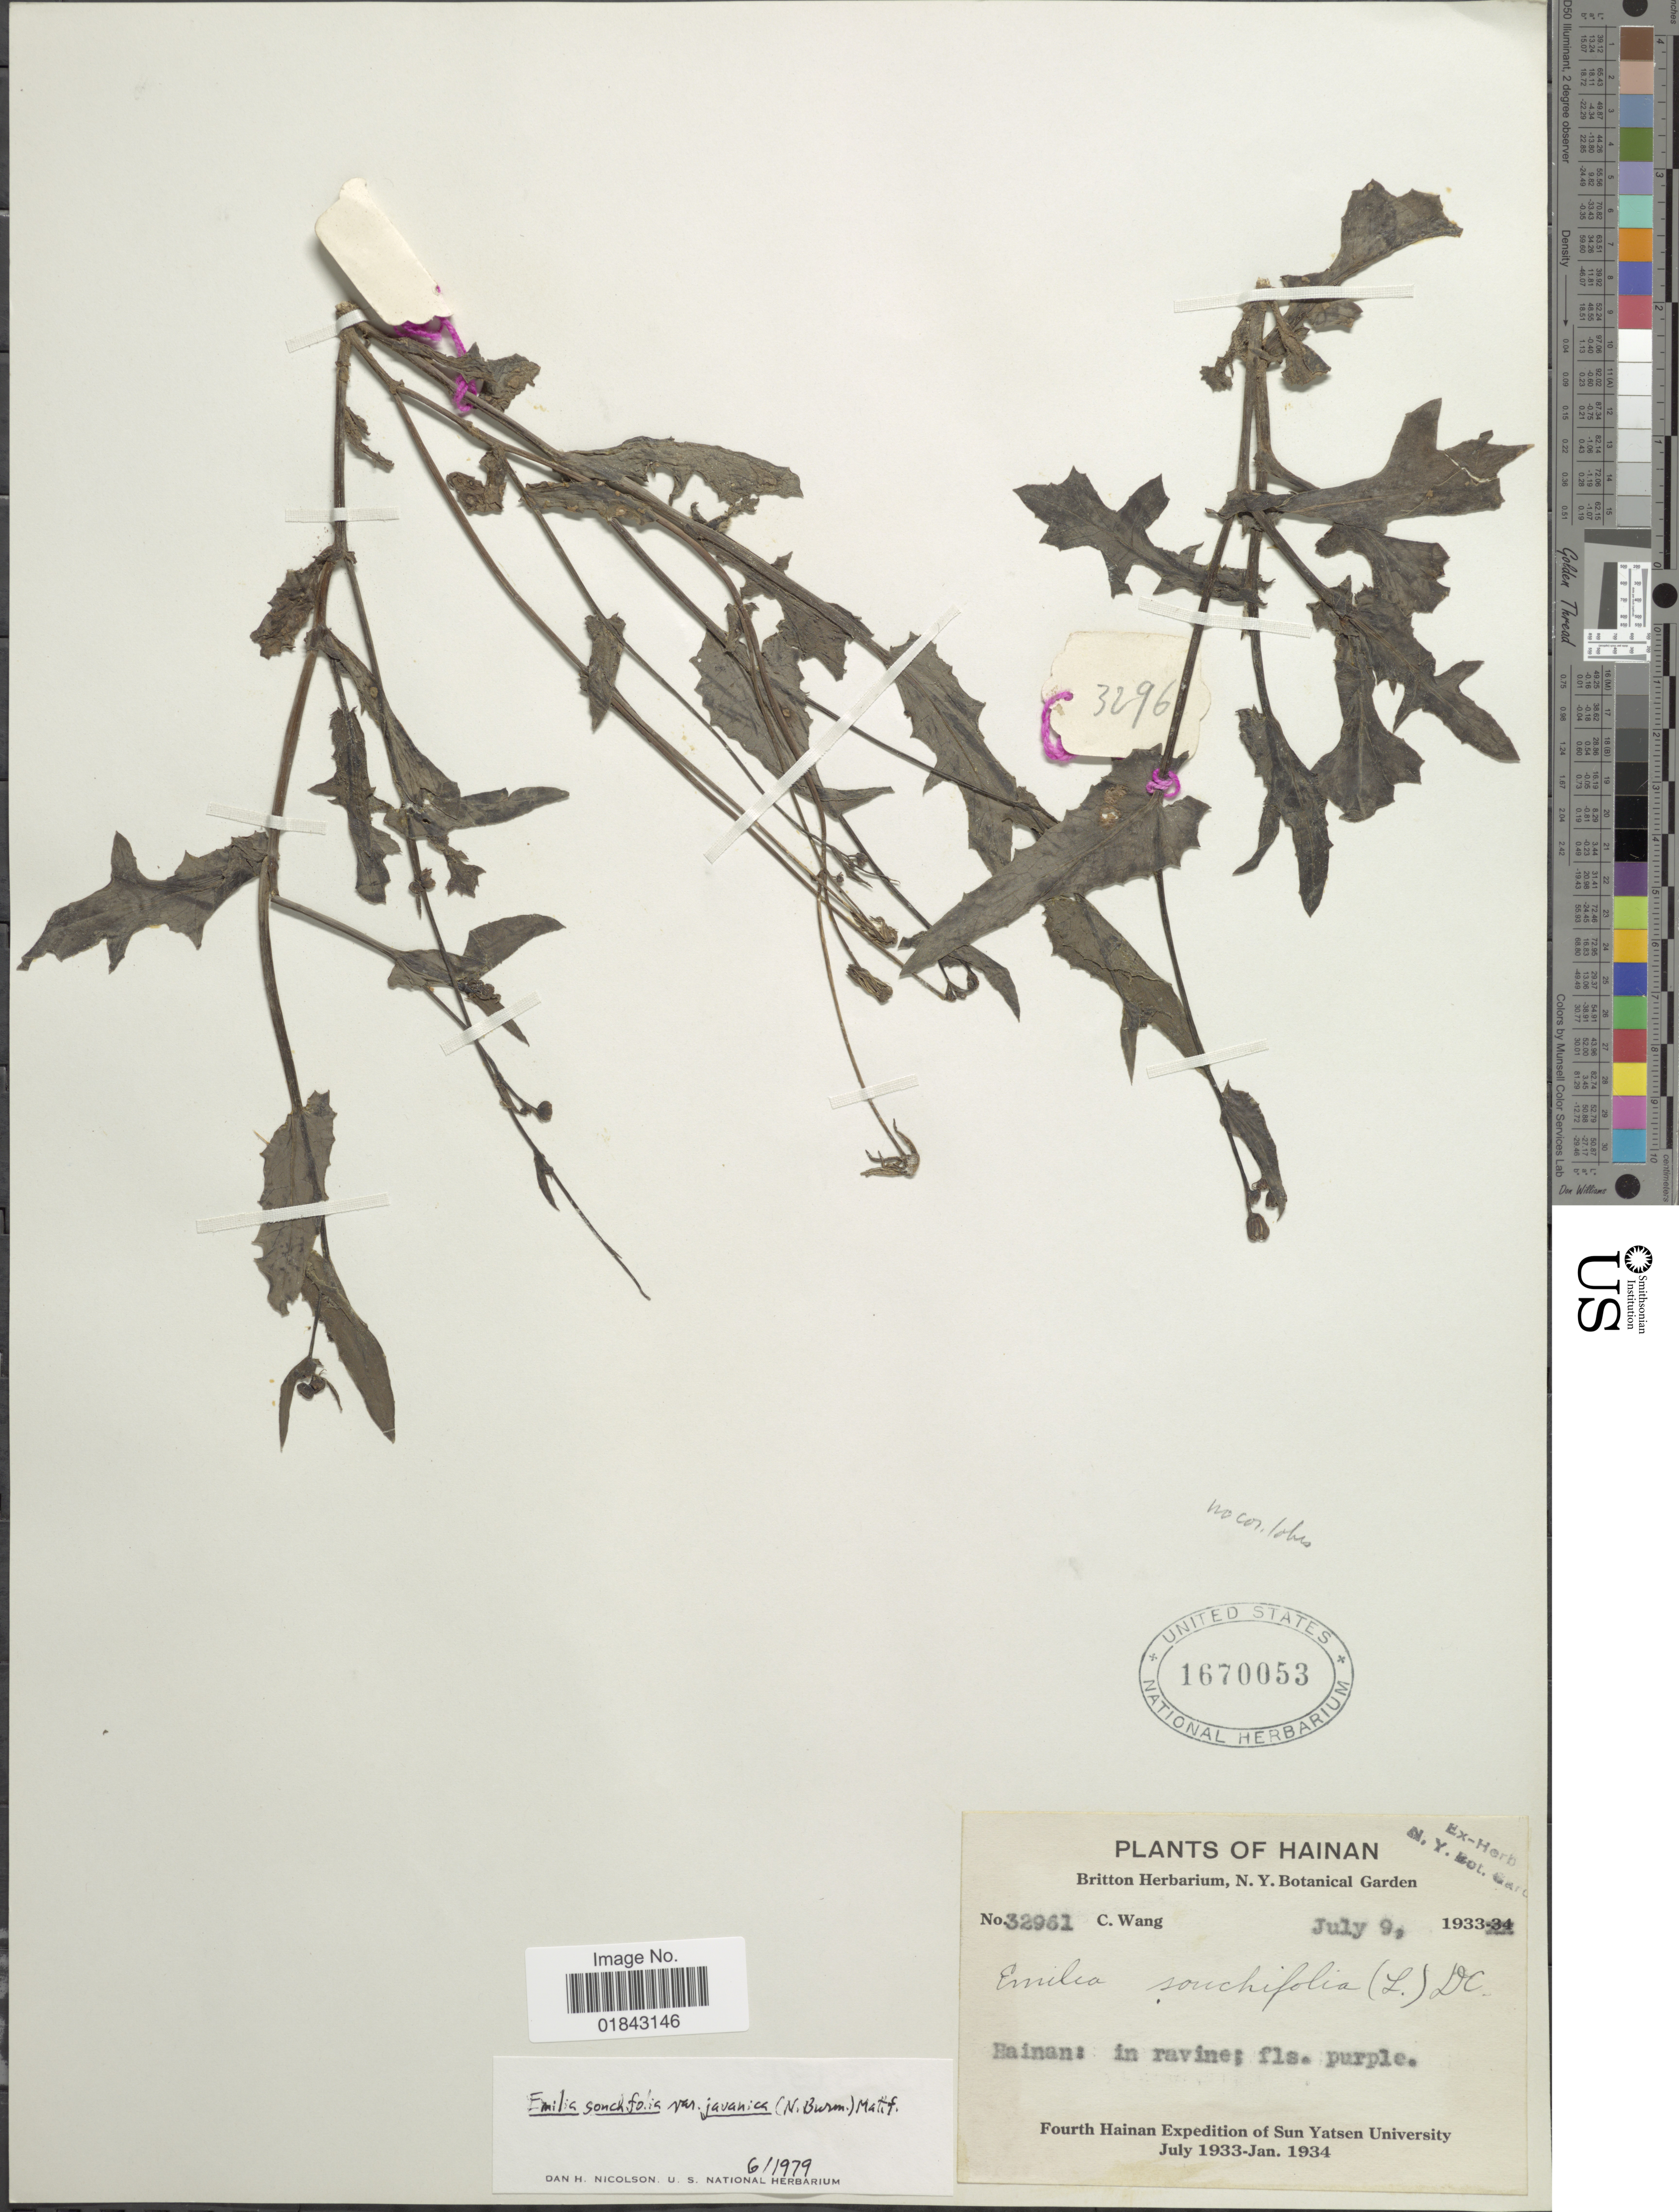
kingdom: Plantae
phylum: Tracheophyta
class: Magnoliopsida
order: Asterales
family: Asteraceae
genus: Emilia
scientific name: Emilia sonchifolia var. javanica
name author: (Burm. f.) Mattf.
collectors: C. Wang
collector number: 32961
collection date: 1933-07-09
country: China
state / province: Hainan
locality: In ravine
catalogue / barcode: US 1670053